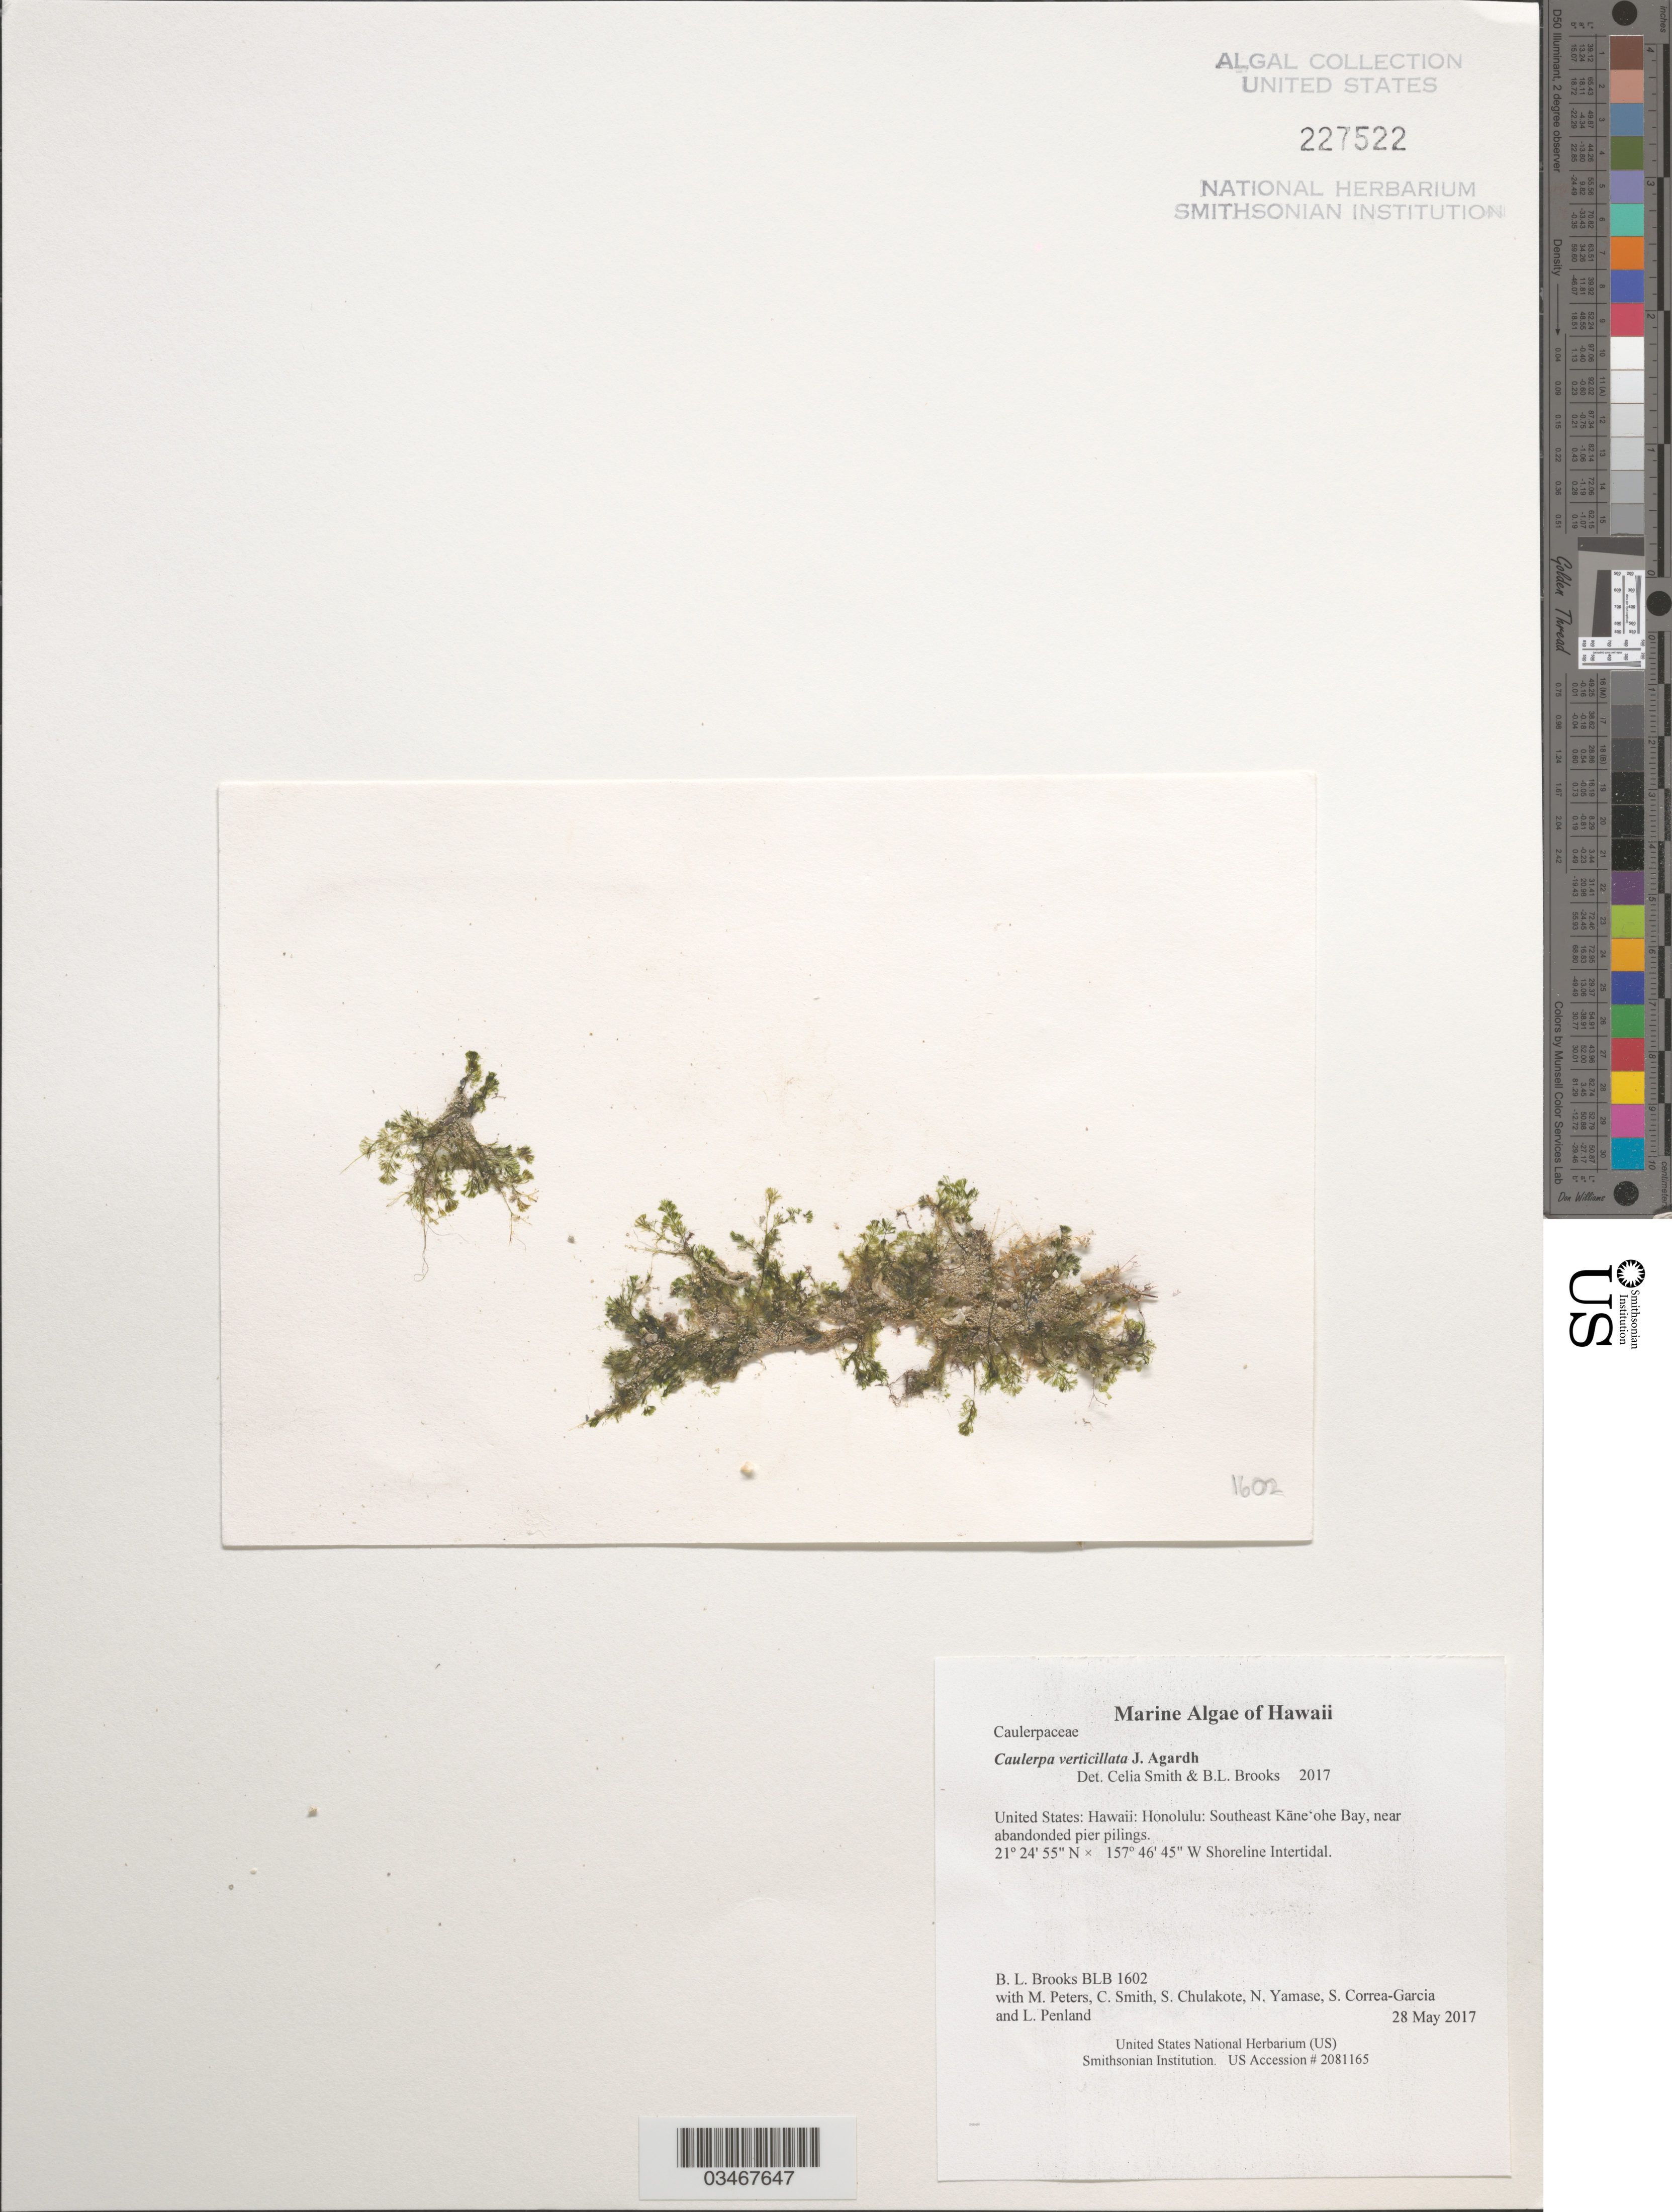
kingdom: Plantae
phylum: Chlorophyta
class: Ulvophyceae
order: Bryopsidales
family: Caulerpaceae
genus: Caulerpa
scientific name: Caulerpa verticillata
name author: J. Agardh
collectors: B. Brooks, M. Peters, C. Smith, S. Chulakote & et al.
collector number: BLB 1602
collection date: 2017-05-28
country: United States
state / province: Hawaii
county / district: Honolulu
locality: Honolulu: Southeast Kāne'ohe Bay, near abandoned pier pilings.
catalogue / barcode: US 227522